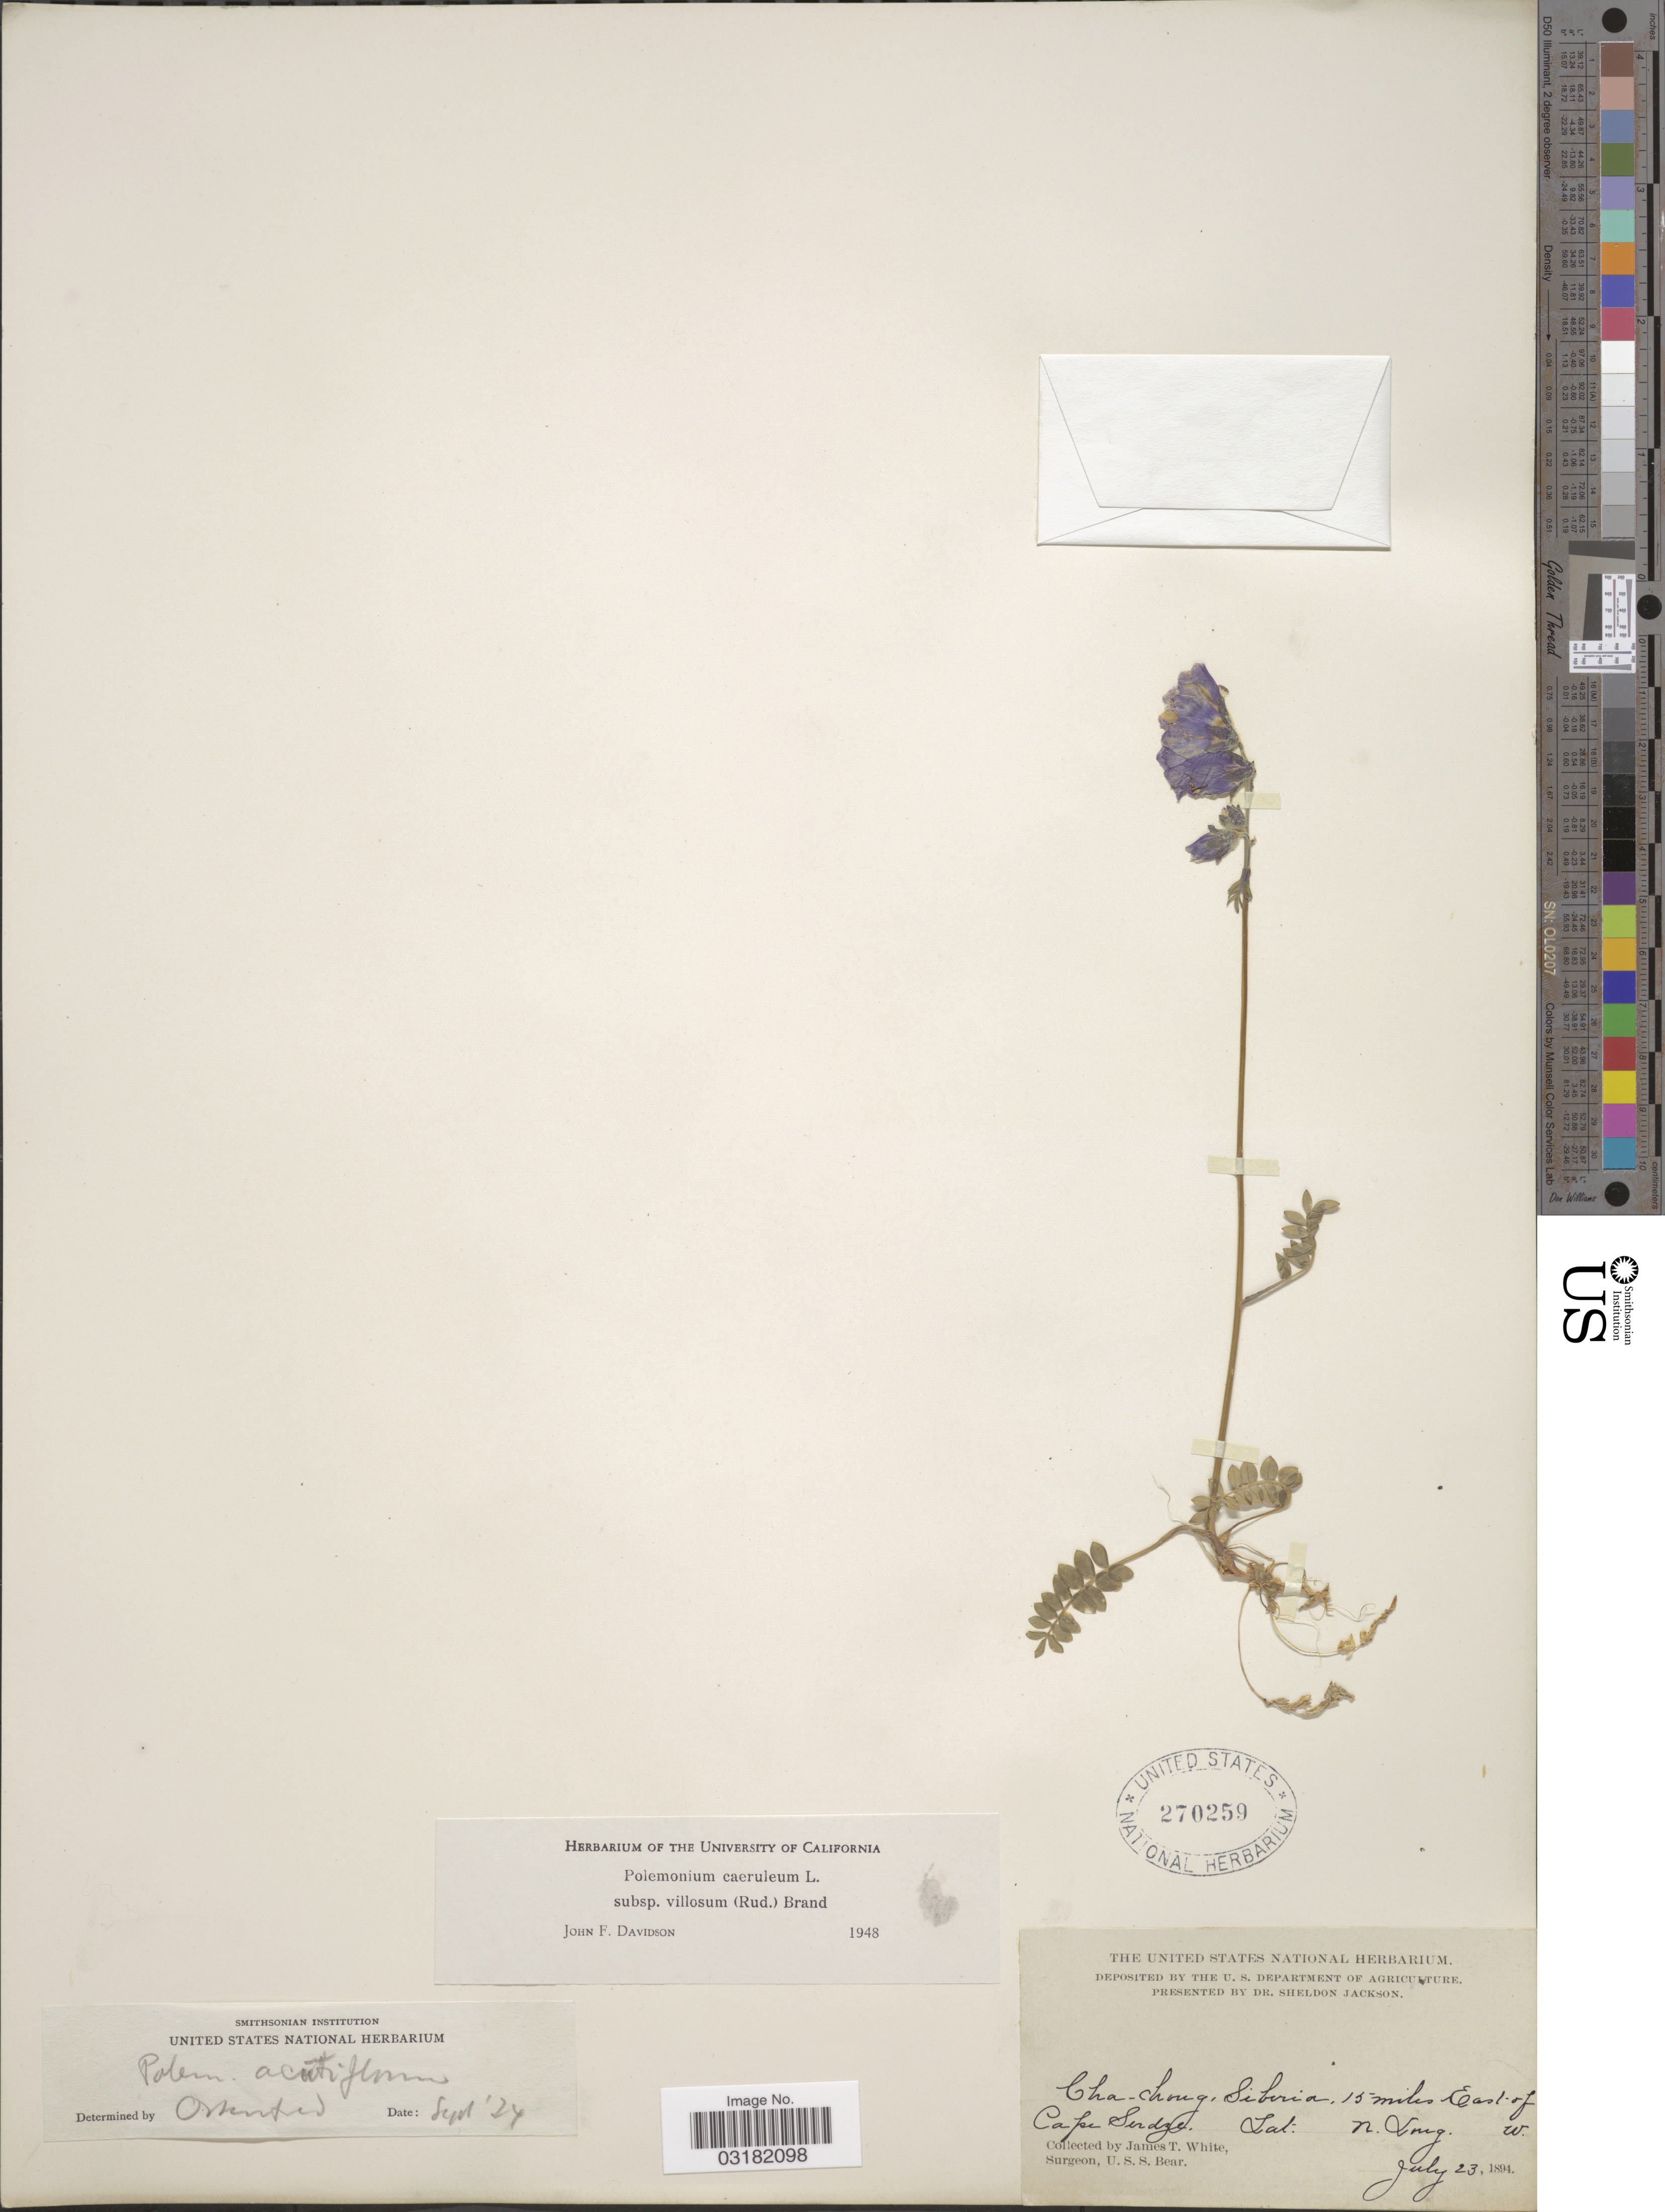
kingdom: Plantae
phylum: Tracheophyta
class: Magnoliopsida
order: Ericales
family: Polemoniaceae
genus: Polemonium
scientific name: Polemonium caeruleum subsp. villosum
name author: (Rudolph ex Georgi) Brand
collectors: J. T. White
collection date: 1894-07-23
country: Russian Federation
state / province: Chukotka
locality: Cha-choung, Siberia, 15 miles East of Cape Serdze.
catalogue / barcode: US 270259